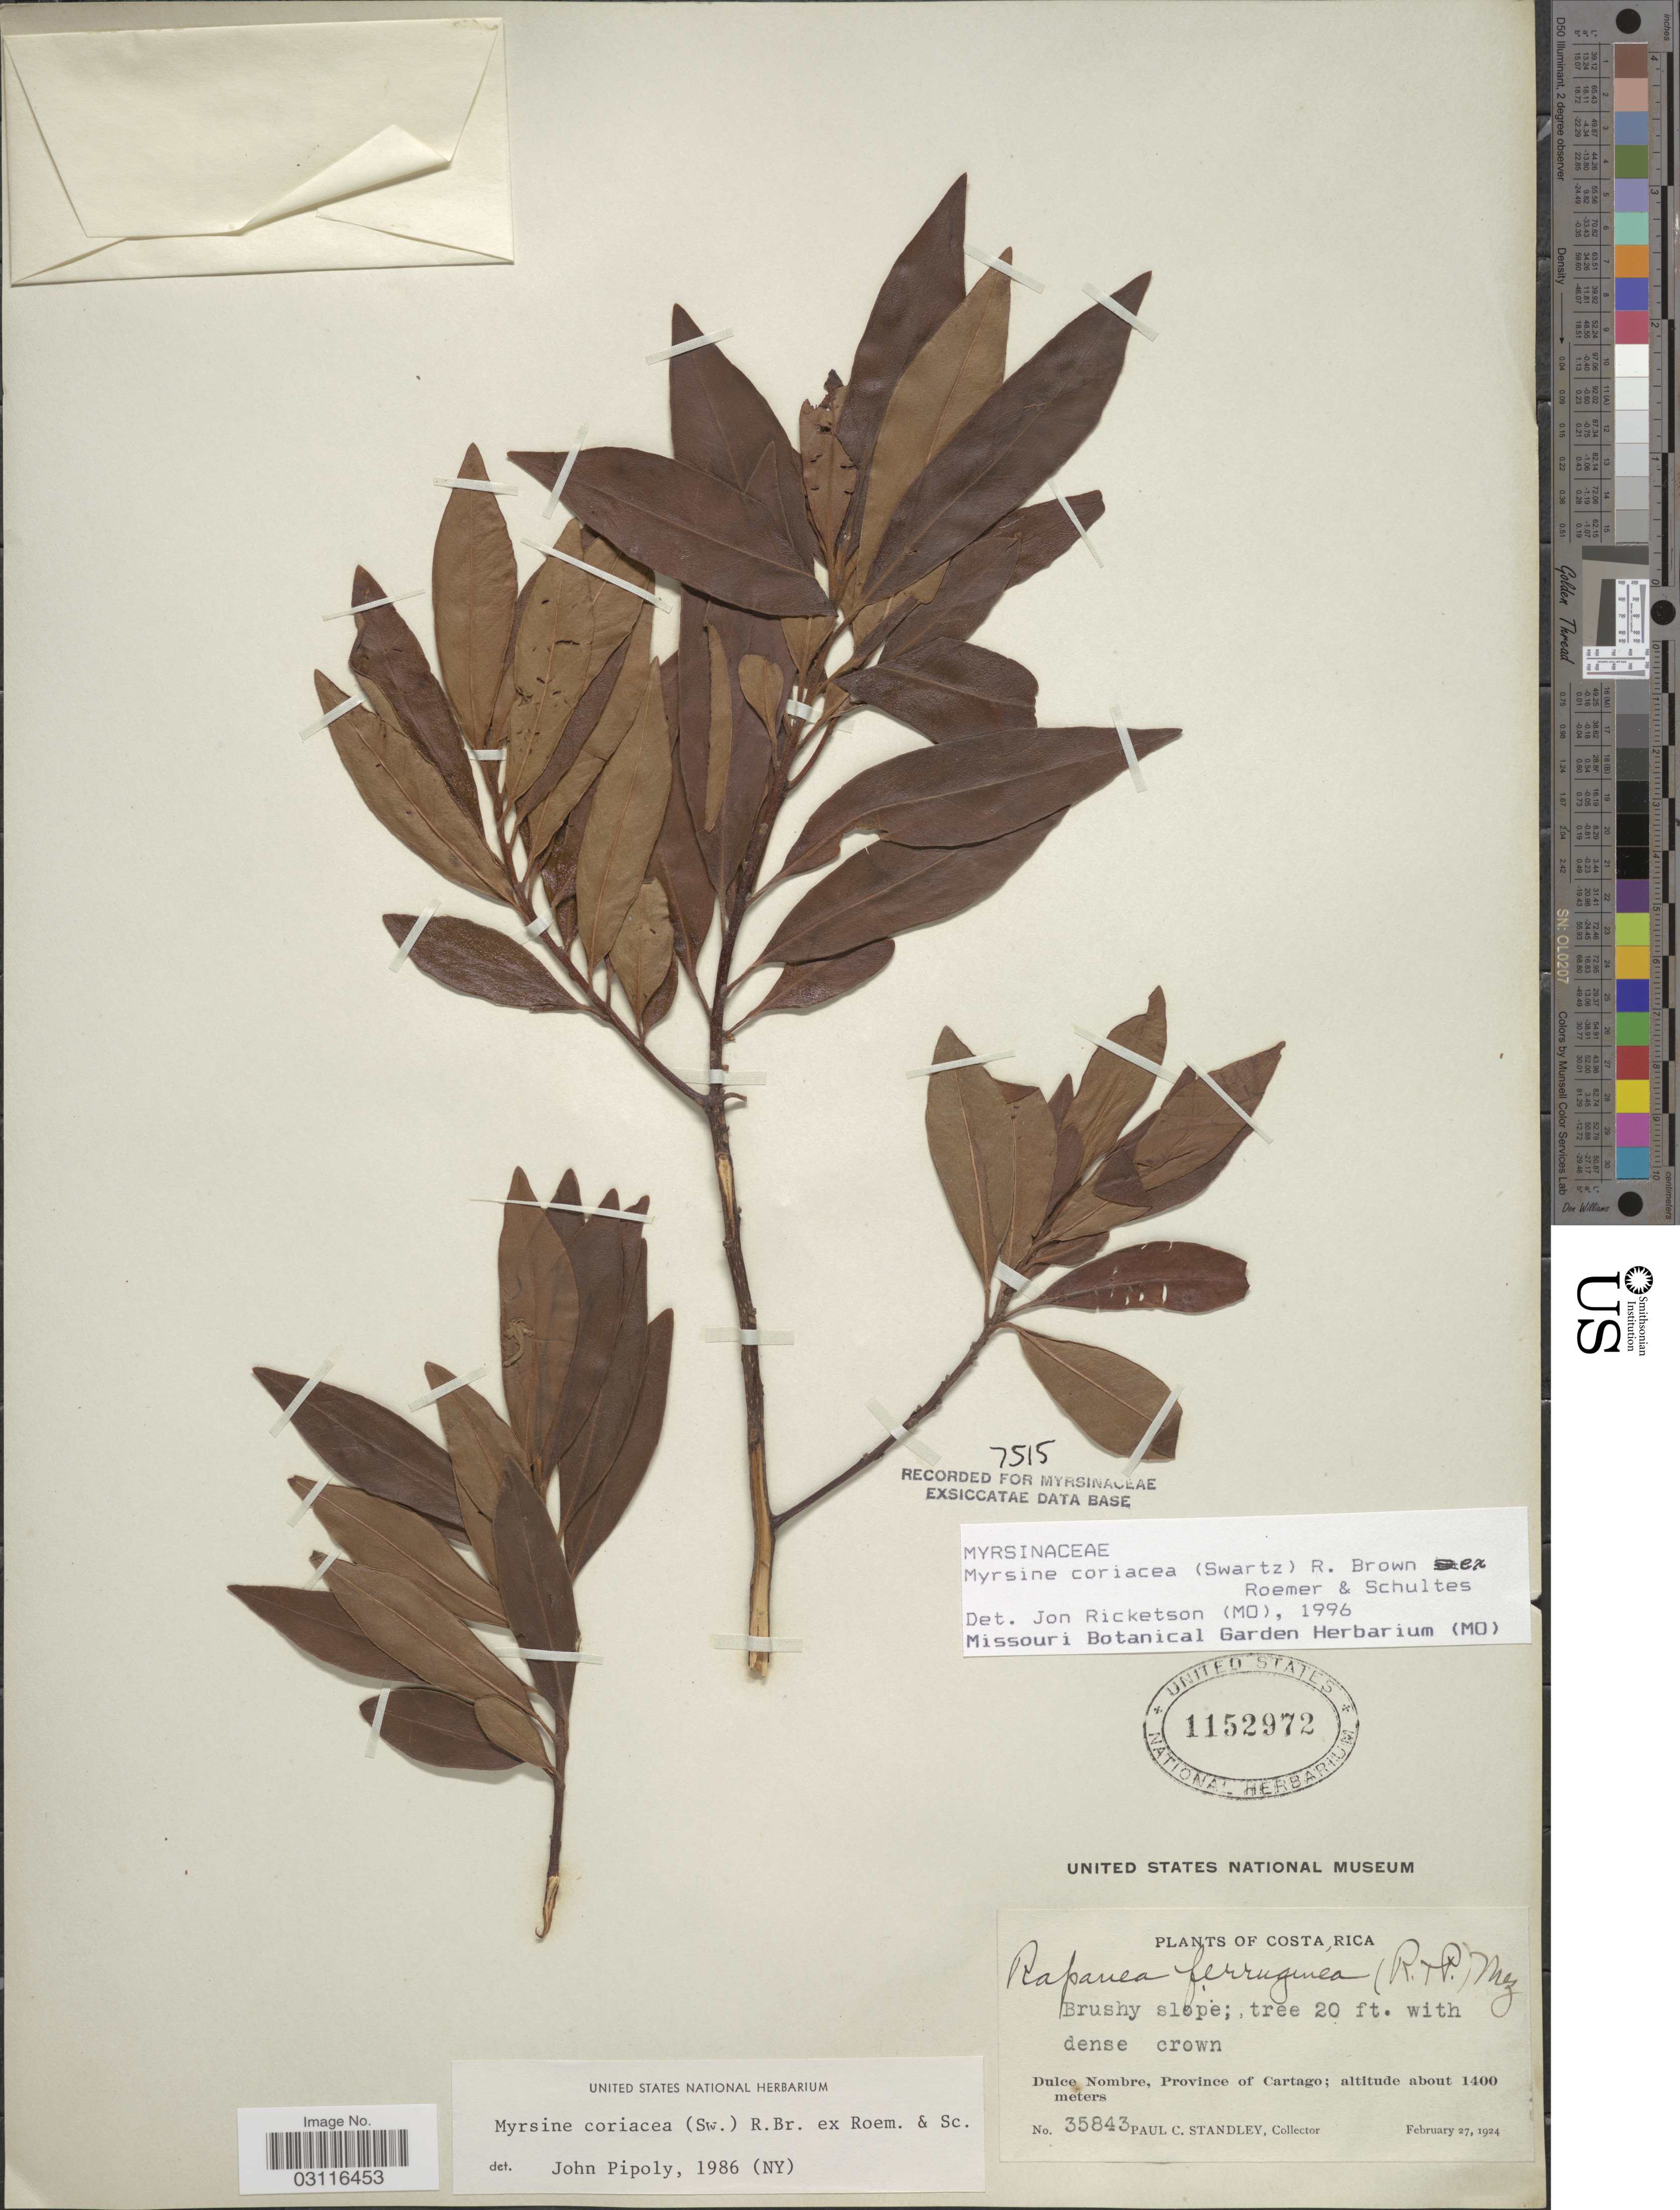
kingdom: Plantae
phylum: Tracheophyta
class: Magnoliopsida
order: Ericales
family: Primulaceae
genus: Myrsine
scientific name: Myrsine coriacea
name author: (Sw.) R. Br. ex Roem. & Schult.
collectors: P. C. Standley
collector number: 35843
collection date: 1924-02-27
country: Costa Rica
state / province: Cartago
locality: Dulce Nombre.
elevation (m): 1400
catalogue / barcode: US 1152972